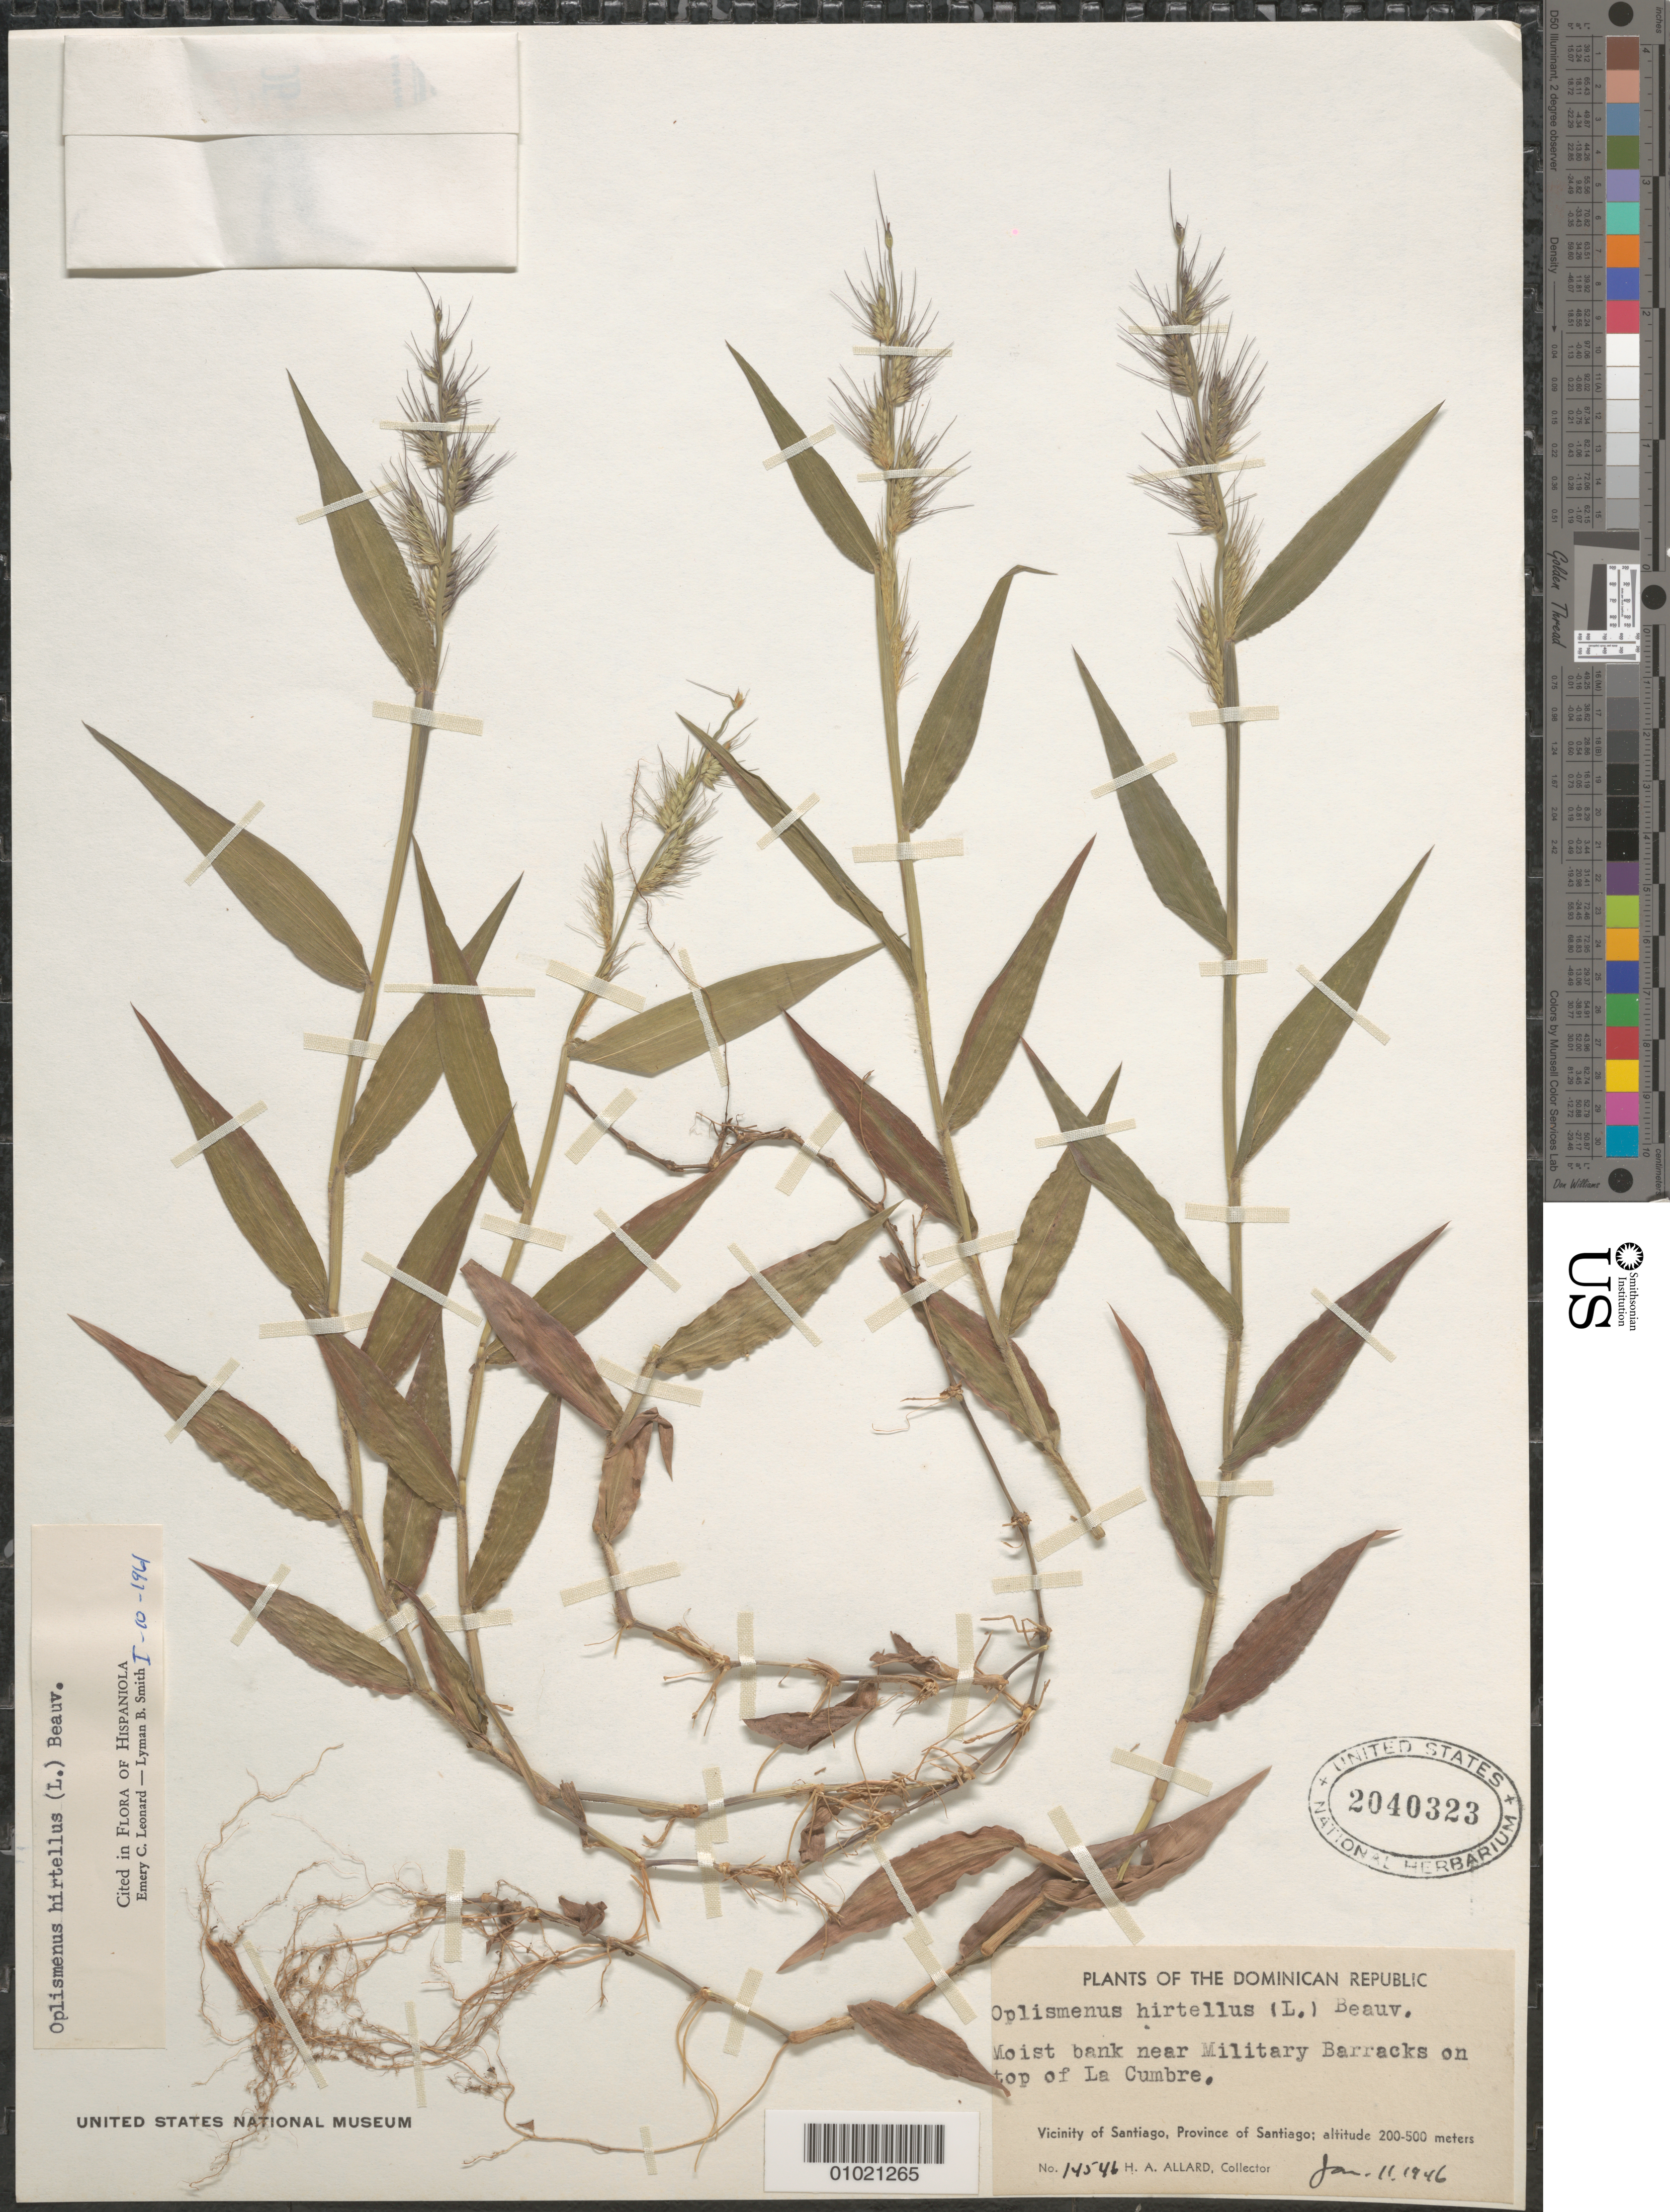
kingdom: Plantae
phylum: Tracheophyta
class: Liliopsida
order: Poales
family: Poaceae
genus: Oplismenus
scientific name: Oplismenus hirtellus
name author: (L.) P. Beauv.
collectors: H. A. Allard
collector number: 14546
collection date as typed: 11 Jan 1946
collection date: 1946-01-11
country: Dominican Republic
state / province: Santiago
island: Hispaniola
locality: Moist bank near Military Barracks on top of La Cumbre. Vicinity of Santiago.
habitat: moist bank near barracks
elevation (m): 200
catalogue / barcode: US 2040323